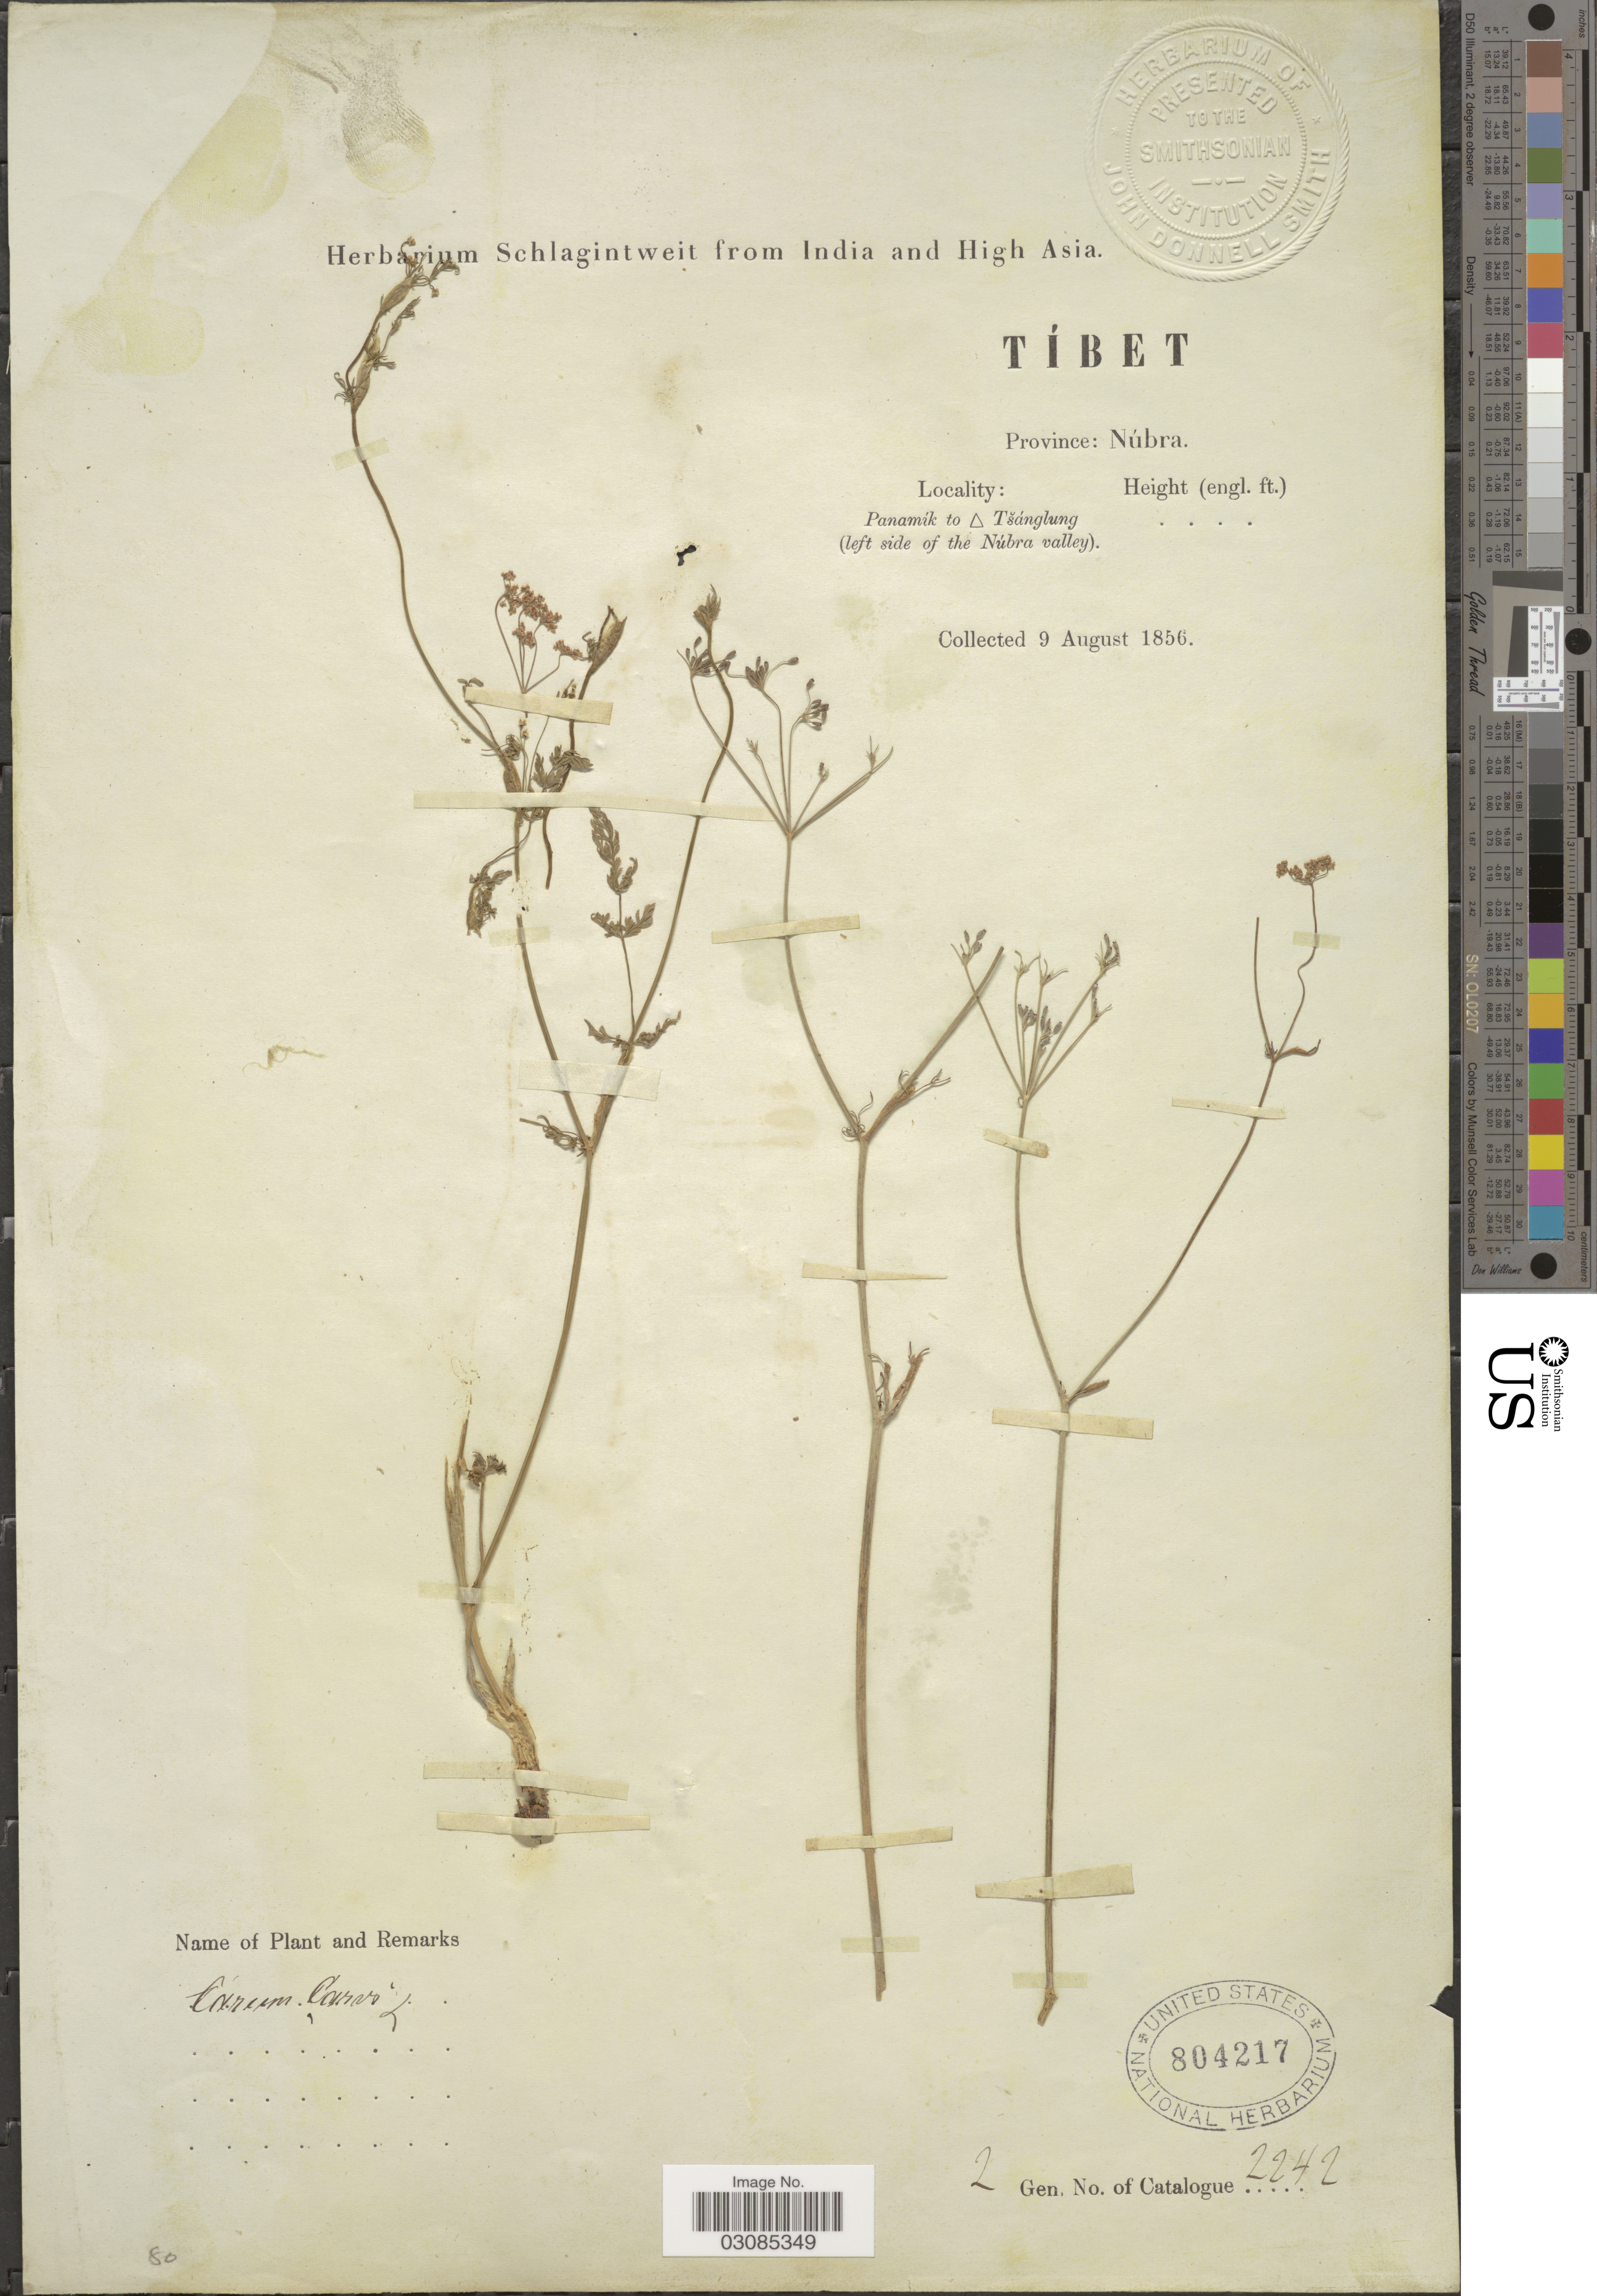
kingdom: Plantae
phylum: Tracheophyta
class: Magnoliopsida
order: Apiales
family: Apiaceae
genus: Carum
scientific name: Carum carvi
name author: L.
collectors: ex herb. Schlagintweit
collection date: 1856-08-09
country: China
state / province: Xizang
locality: Tíbet. Province: Núbra. Panamík to Tsanglung (left side of the Núbra valley).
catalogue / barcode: US 804217